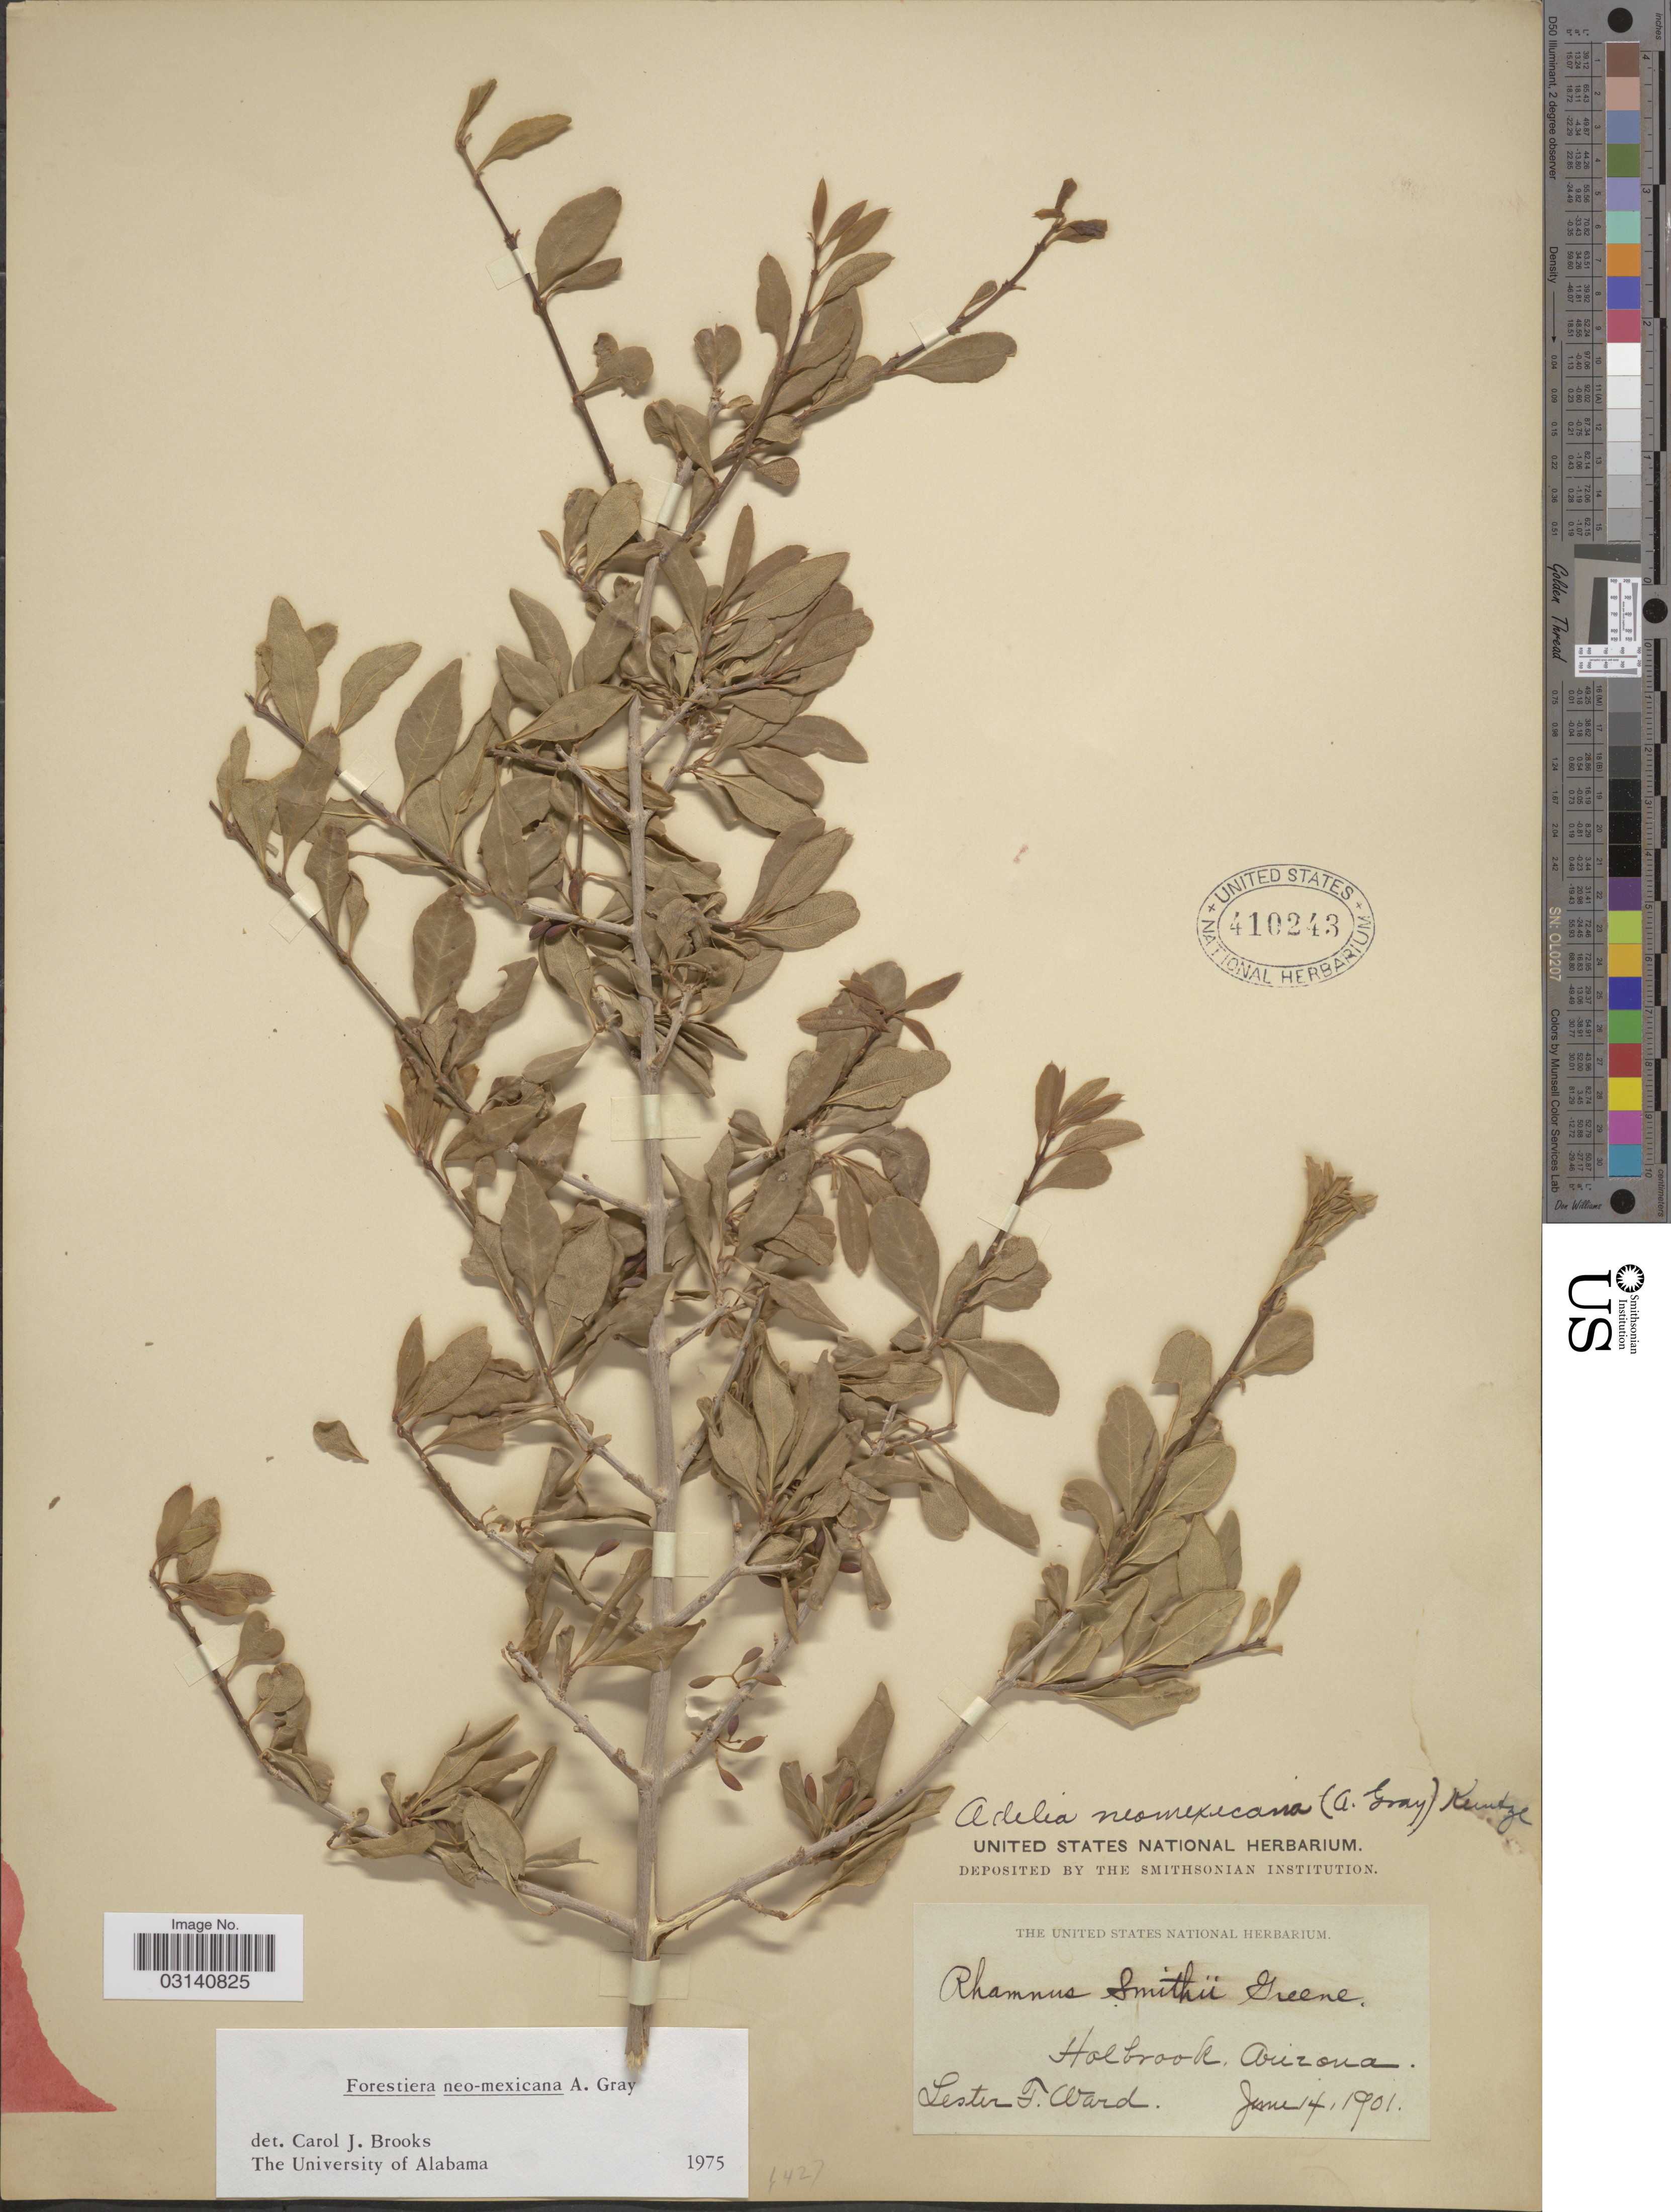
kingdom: Plantae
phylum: Tracheophyta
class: Magnoliopsida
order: Lamiales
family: Oleaceae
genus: Forestiera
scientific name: Forestiera neomexicana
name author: A. Gray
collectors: L. F. Ward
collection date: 1901-06-14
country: United States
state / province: Arizona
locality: Holbrook.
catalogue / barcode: US 410243